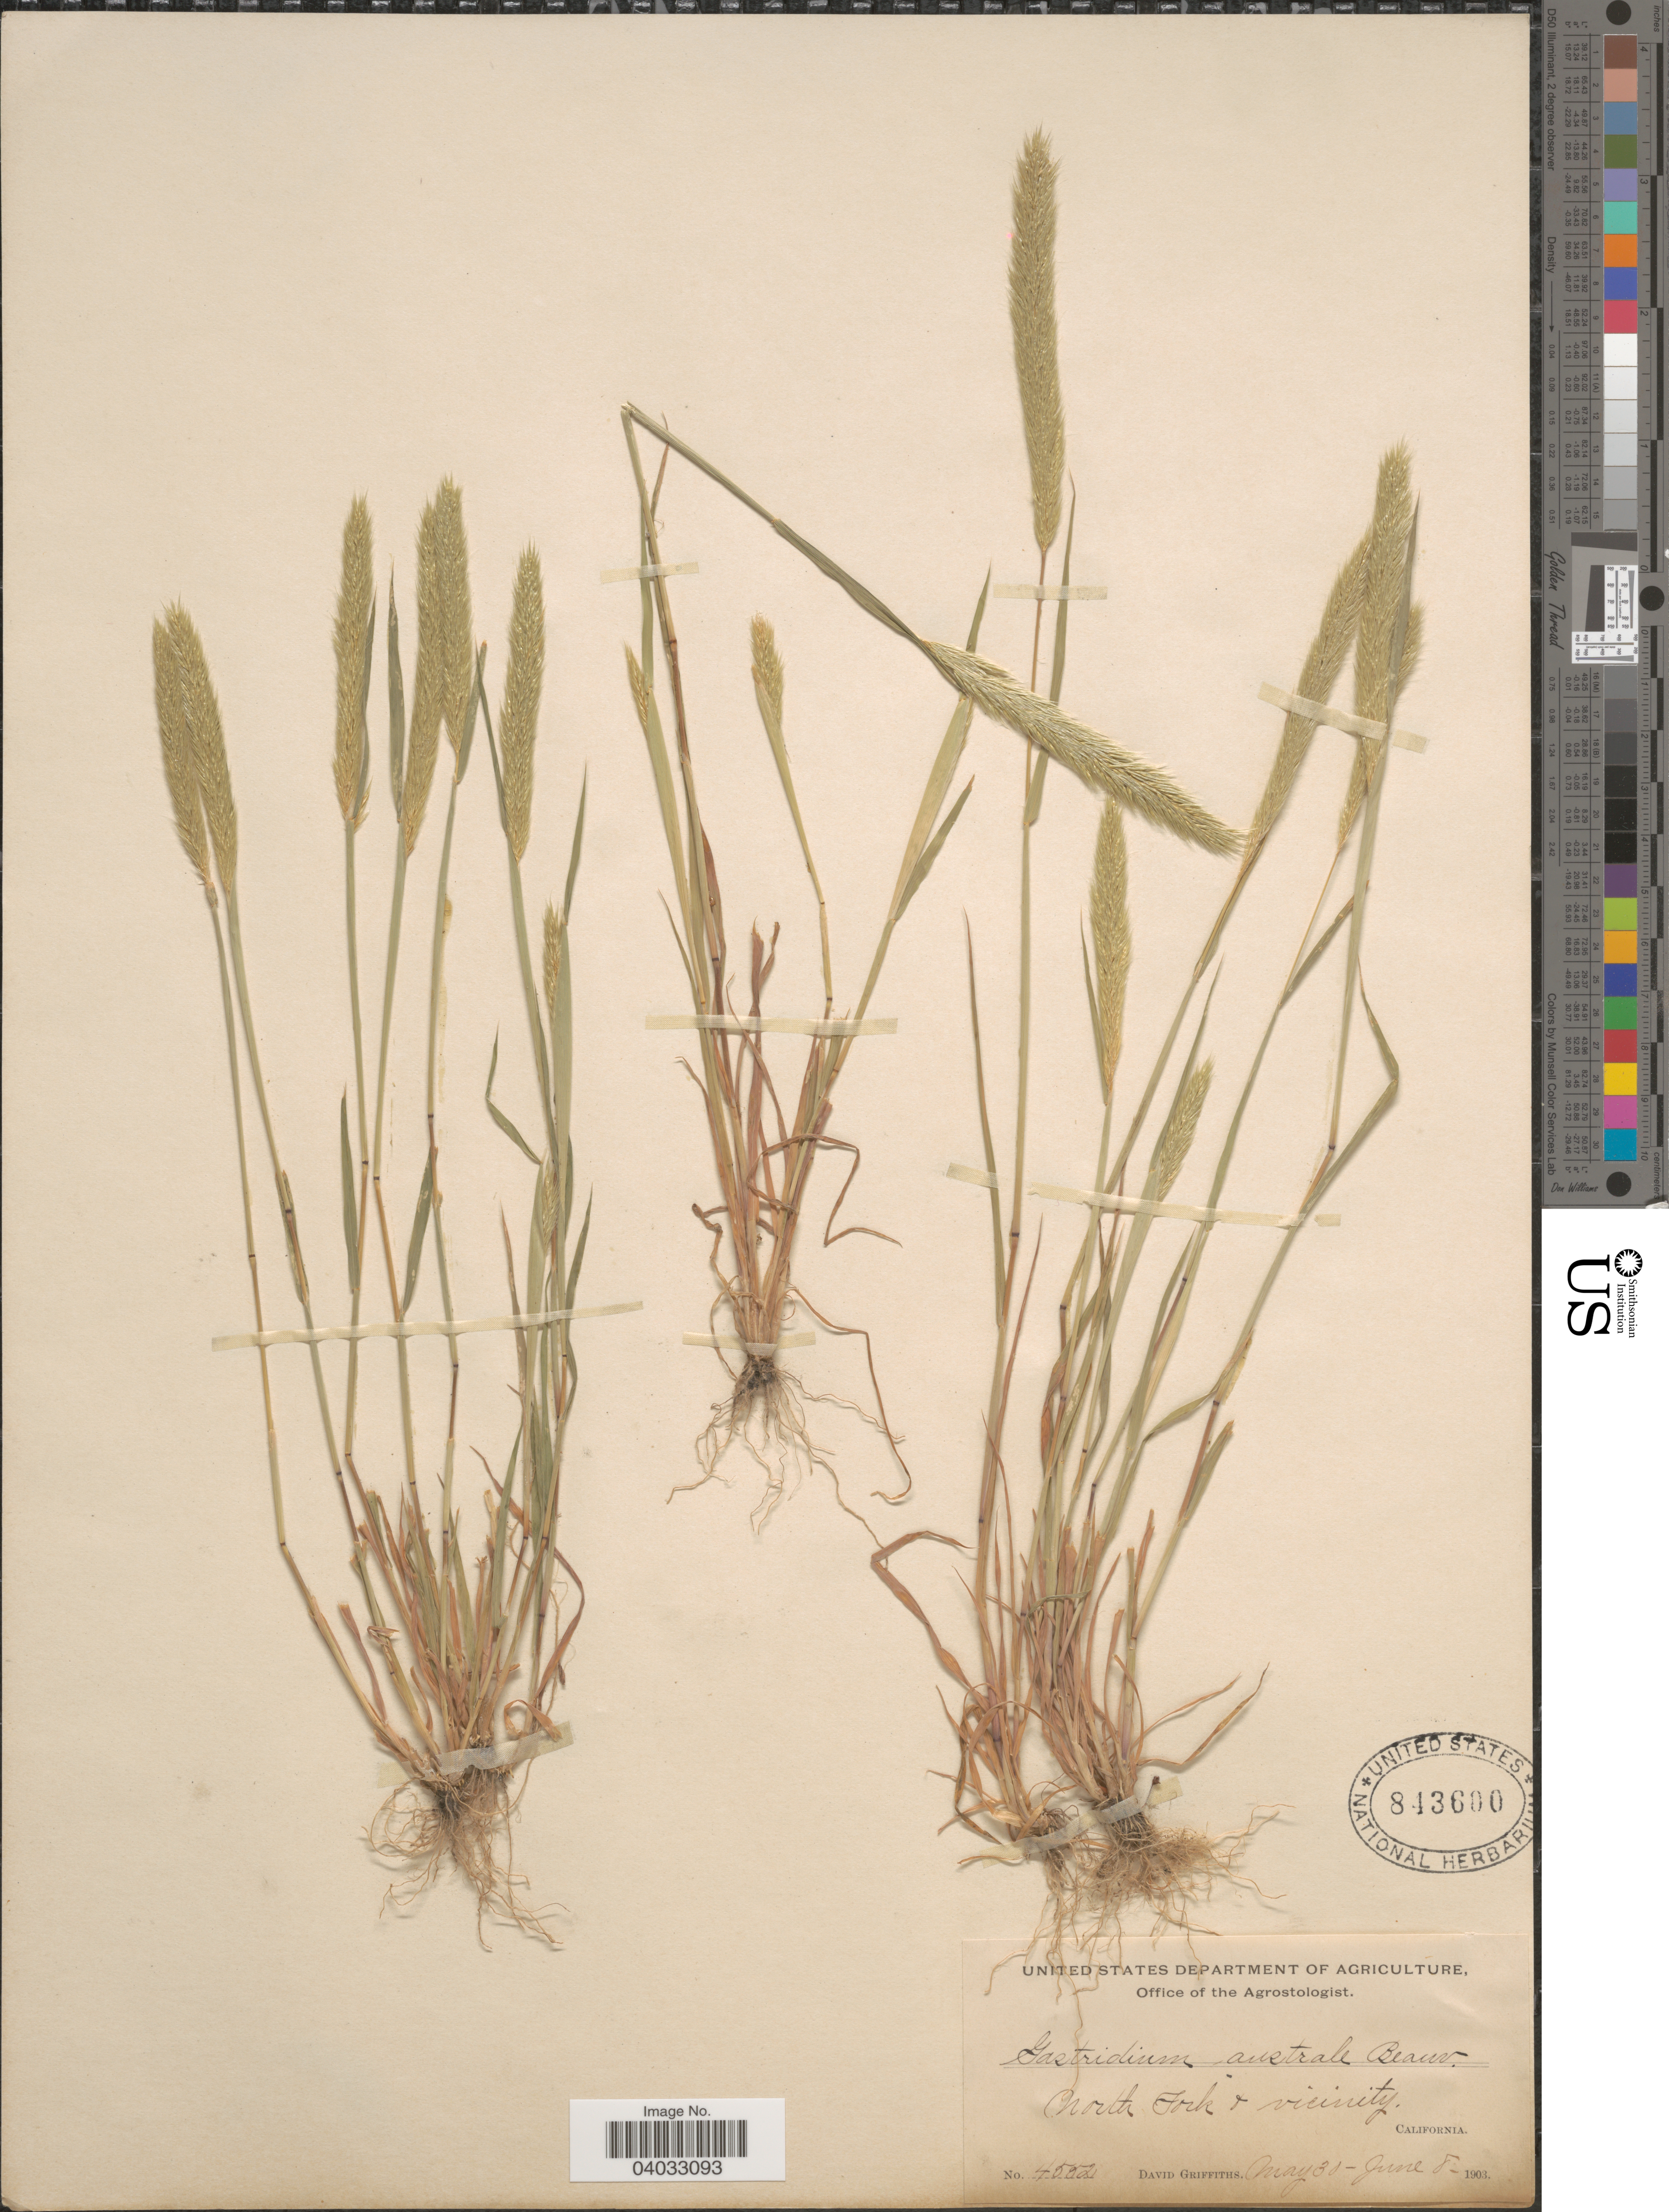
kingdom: Plantae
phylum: Tracheophyta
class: Liliopsida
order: Poales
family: Poaceae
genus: Gastridium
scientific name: Gastridium phleoides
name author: (Nees) C.E. Hubb.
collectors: D. Griffiths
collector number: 4552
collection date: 1903-05-30/1903-06-08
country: United States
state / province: California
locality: North Fork + vicinity.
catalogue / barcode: US 843600